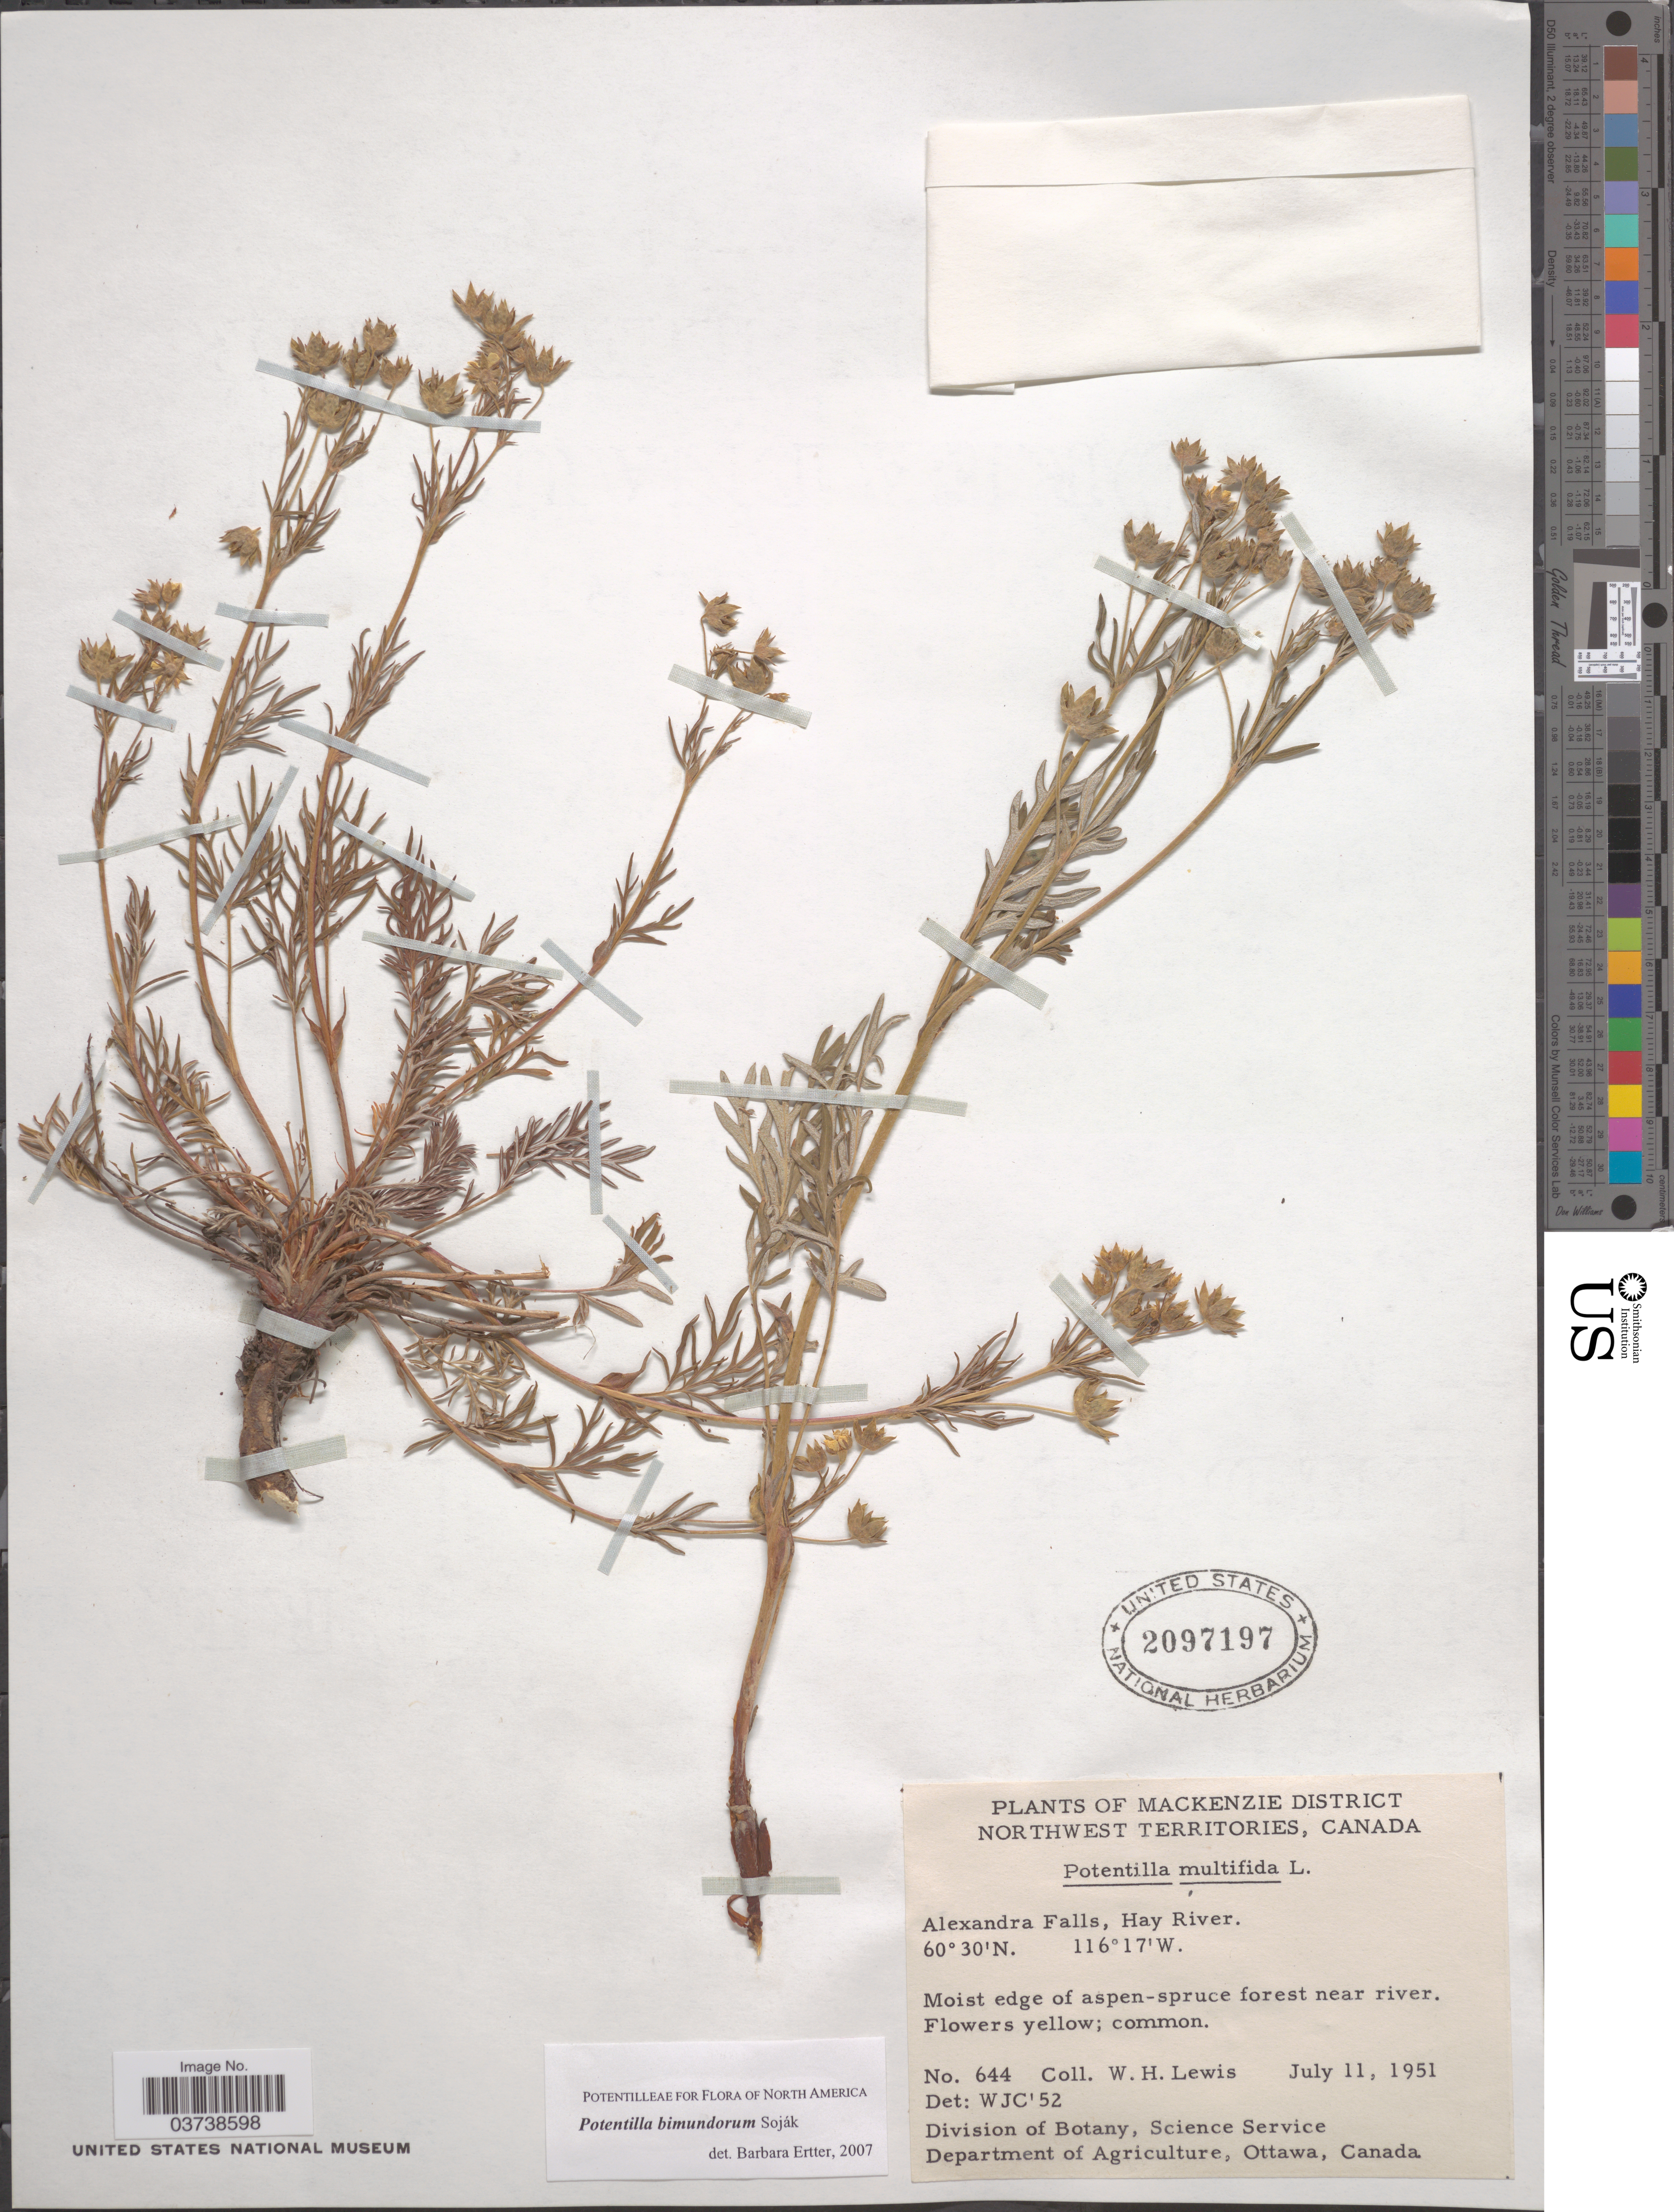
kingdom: Plantae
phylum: Tracheophyta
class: Magnoliopsida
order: Rosales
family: Rosaceae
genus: Potentilla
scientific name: Potentilla bimundorum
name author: Soják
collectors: W. H. Lewis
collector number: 644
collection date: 1951-07-11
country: Canada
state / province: Northwest Territories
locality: Mackenzie District. Alexandra Falls, Hay River. Moist edge of aspen-spruce forest near river.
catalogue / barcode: US 2097197